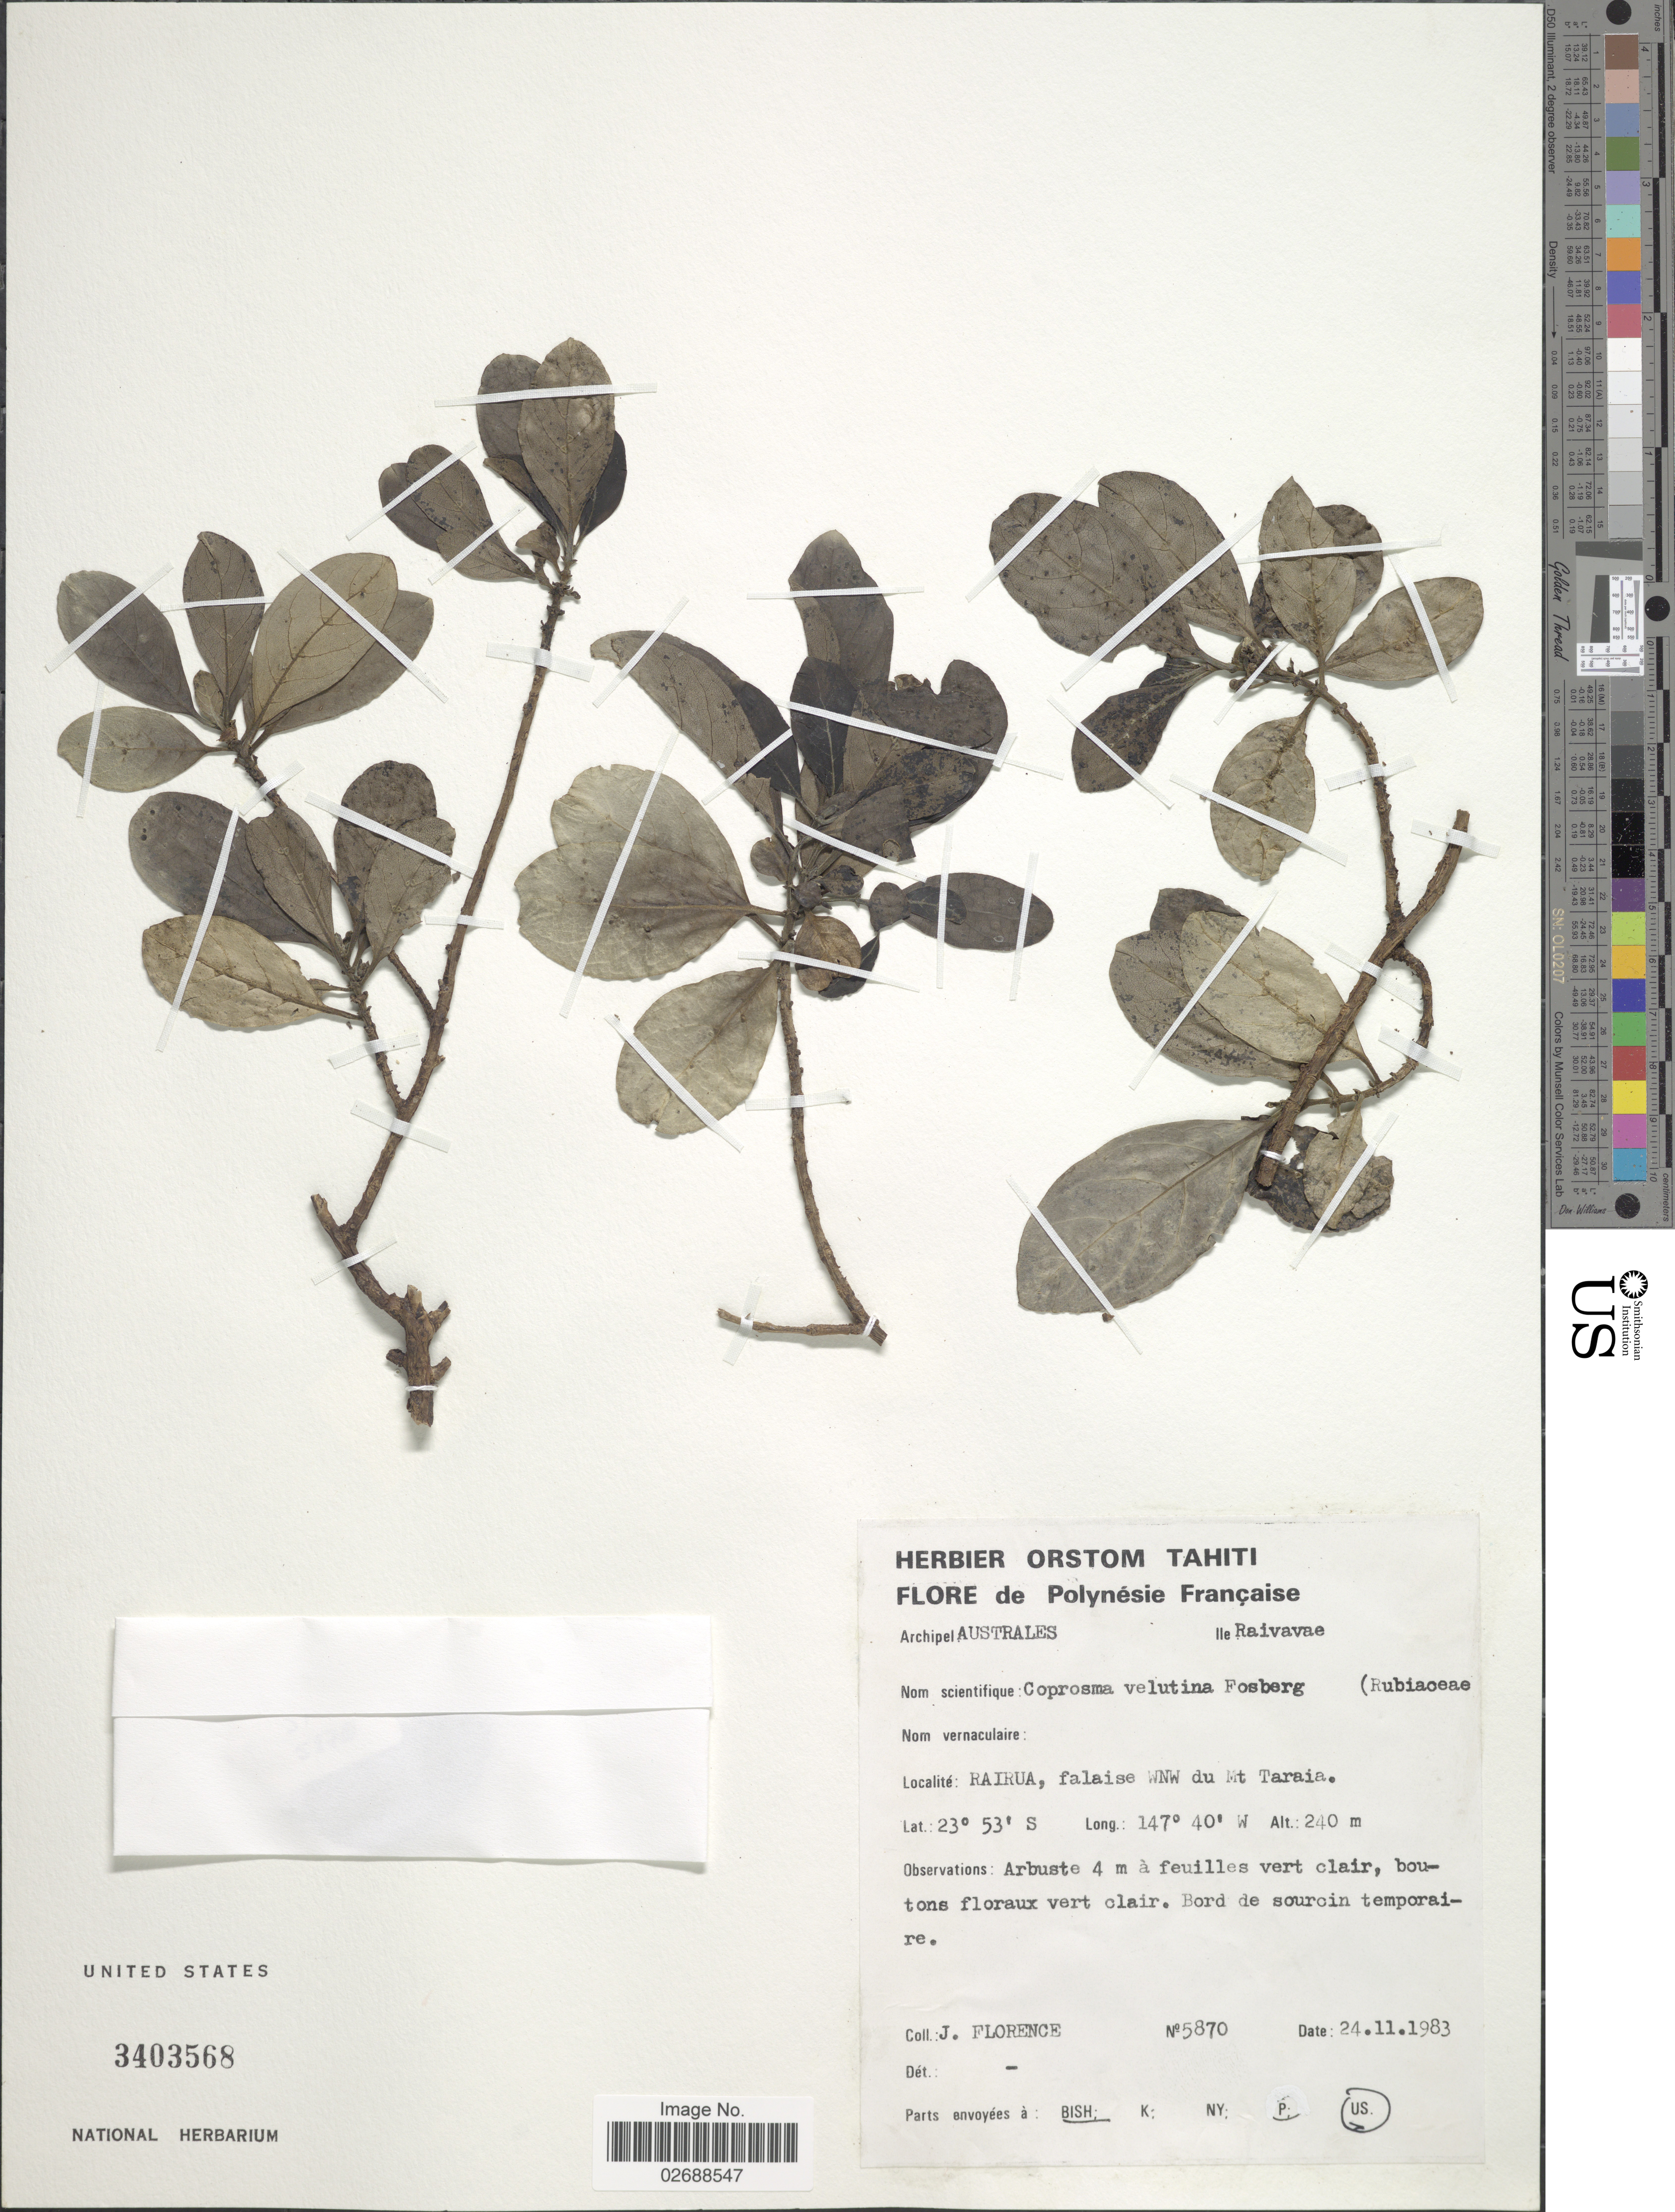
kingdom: Plantae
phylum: Tracheophyta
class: Magnoliopsida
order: Gentianales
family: Rubiaceae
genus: Coprosma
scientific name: Coprosma velutina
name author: Fosberg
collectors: J. Florence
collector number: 5870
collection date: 1983-11-24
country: French Polynesia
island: Raivavae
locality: Archipel: Australes, Ile: Raivavae, Rairua, falaise WNW du Mt Taraia.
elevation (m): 240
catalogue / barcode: US 3403568